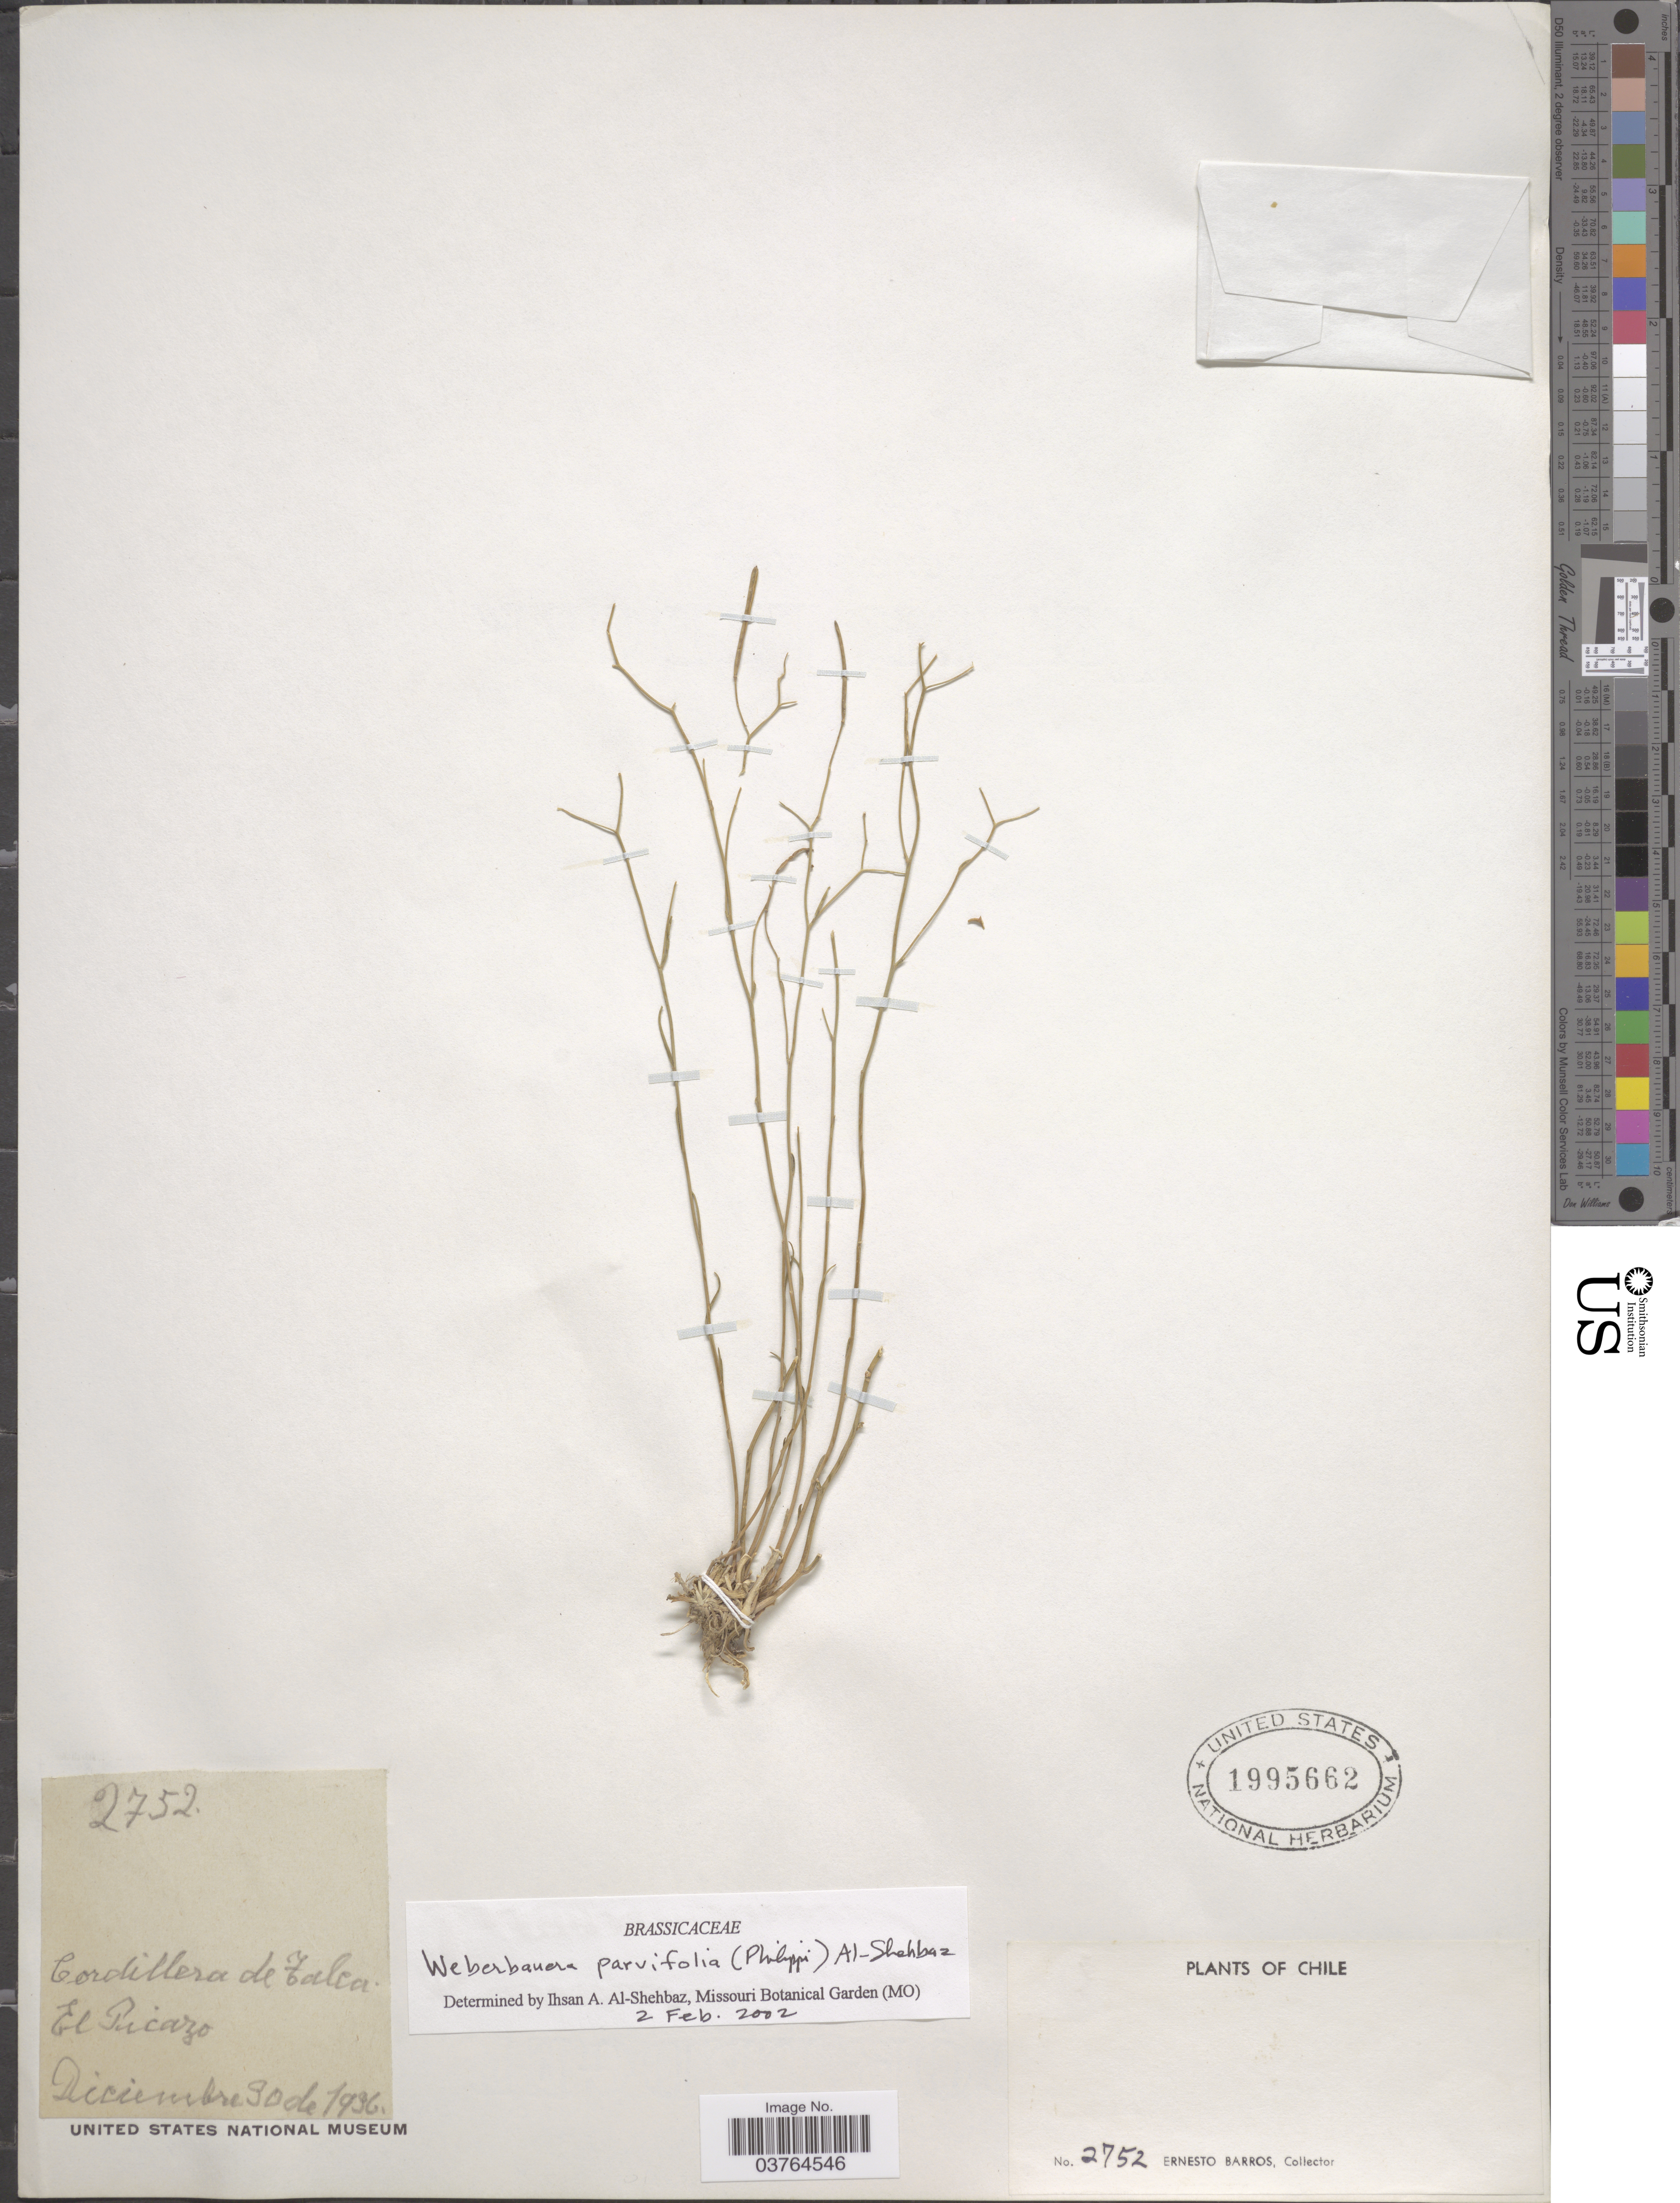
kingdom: Plantae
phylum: Tracheophyta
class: Magnoliopsida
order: Brassicales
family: Brassicaceae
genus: Weberbauera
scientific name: Weberbauera parvifolia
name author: (Phil.) Al-Shehbaz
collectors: E. Barros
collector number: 2752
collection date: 1936-12-30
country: Chile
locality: Cordillera de Falca. El Picazo.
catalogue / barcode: US 1995662